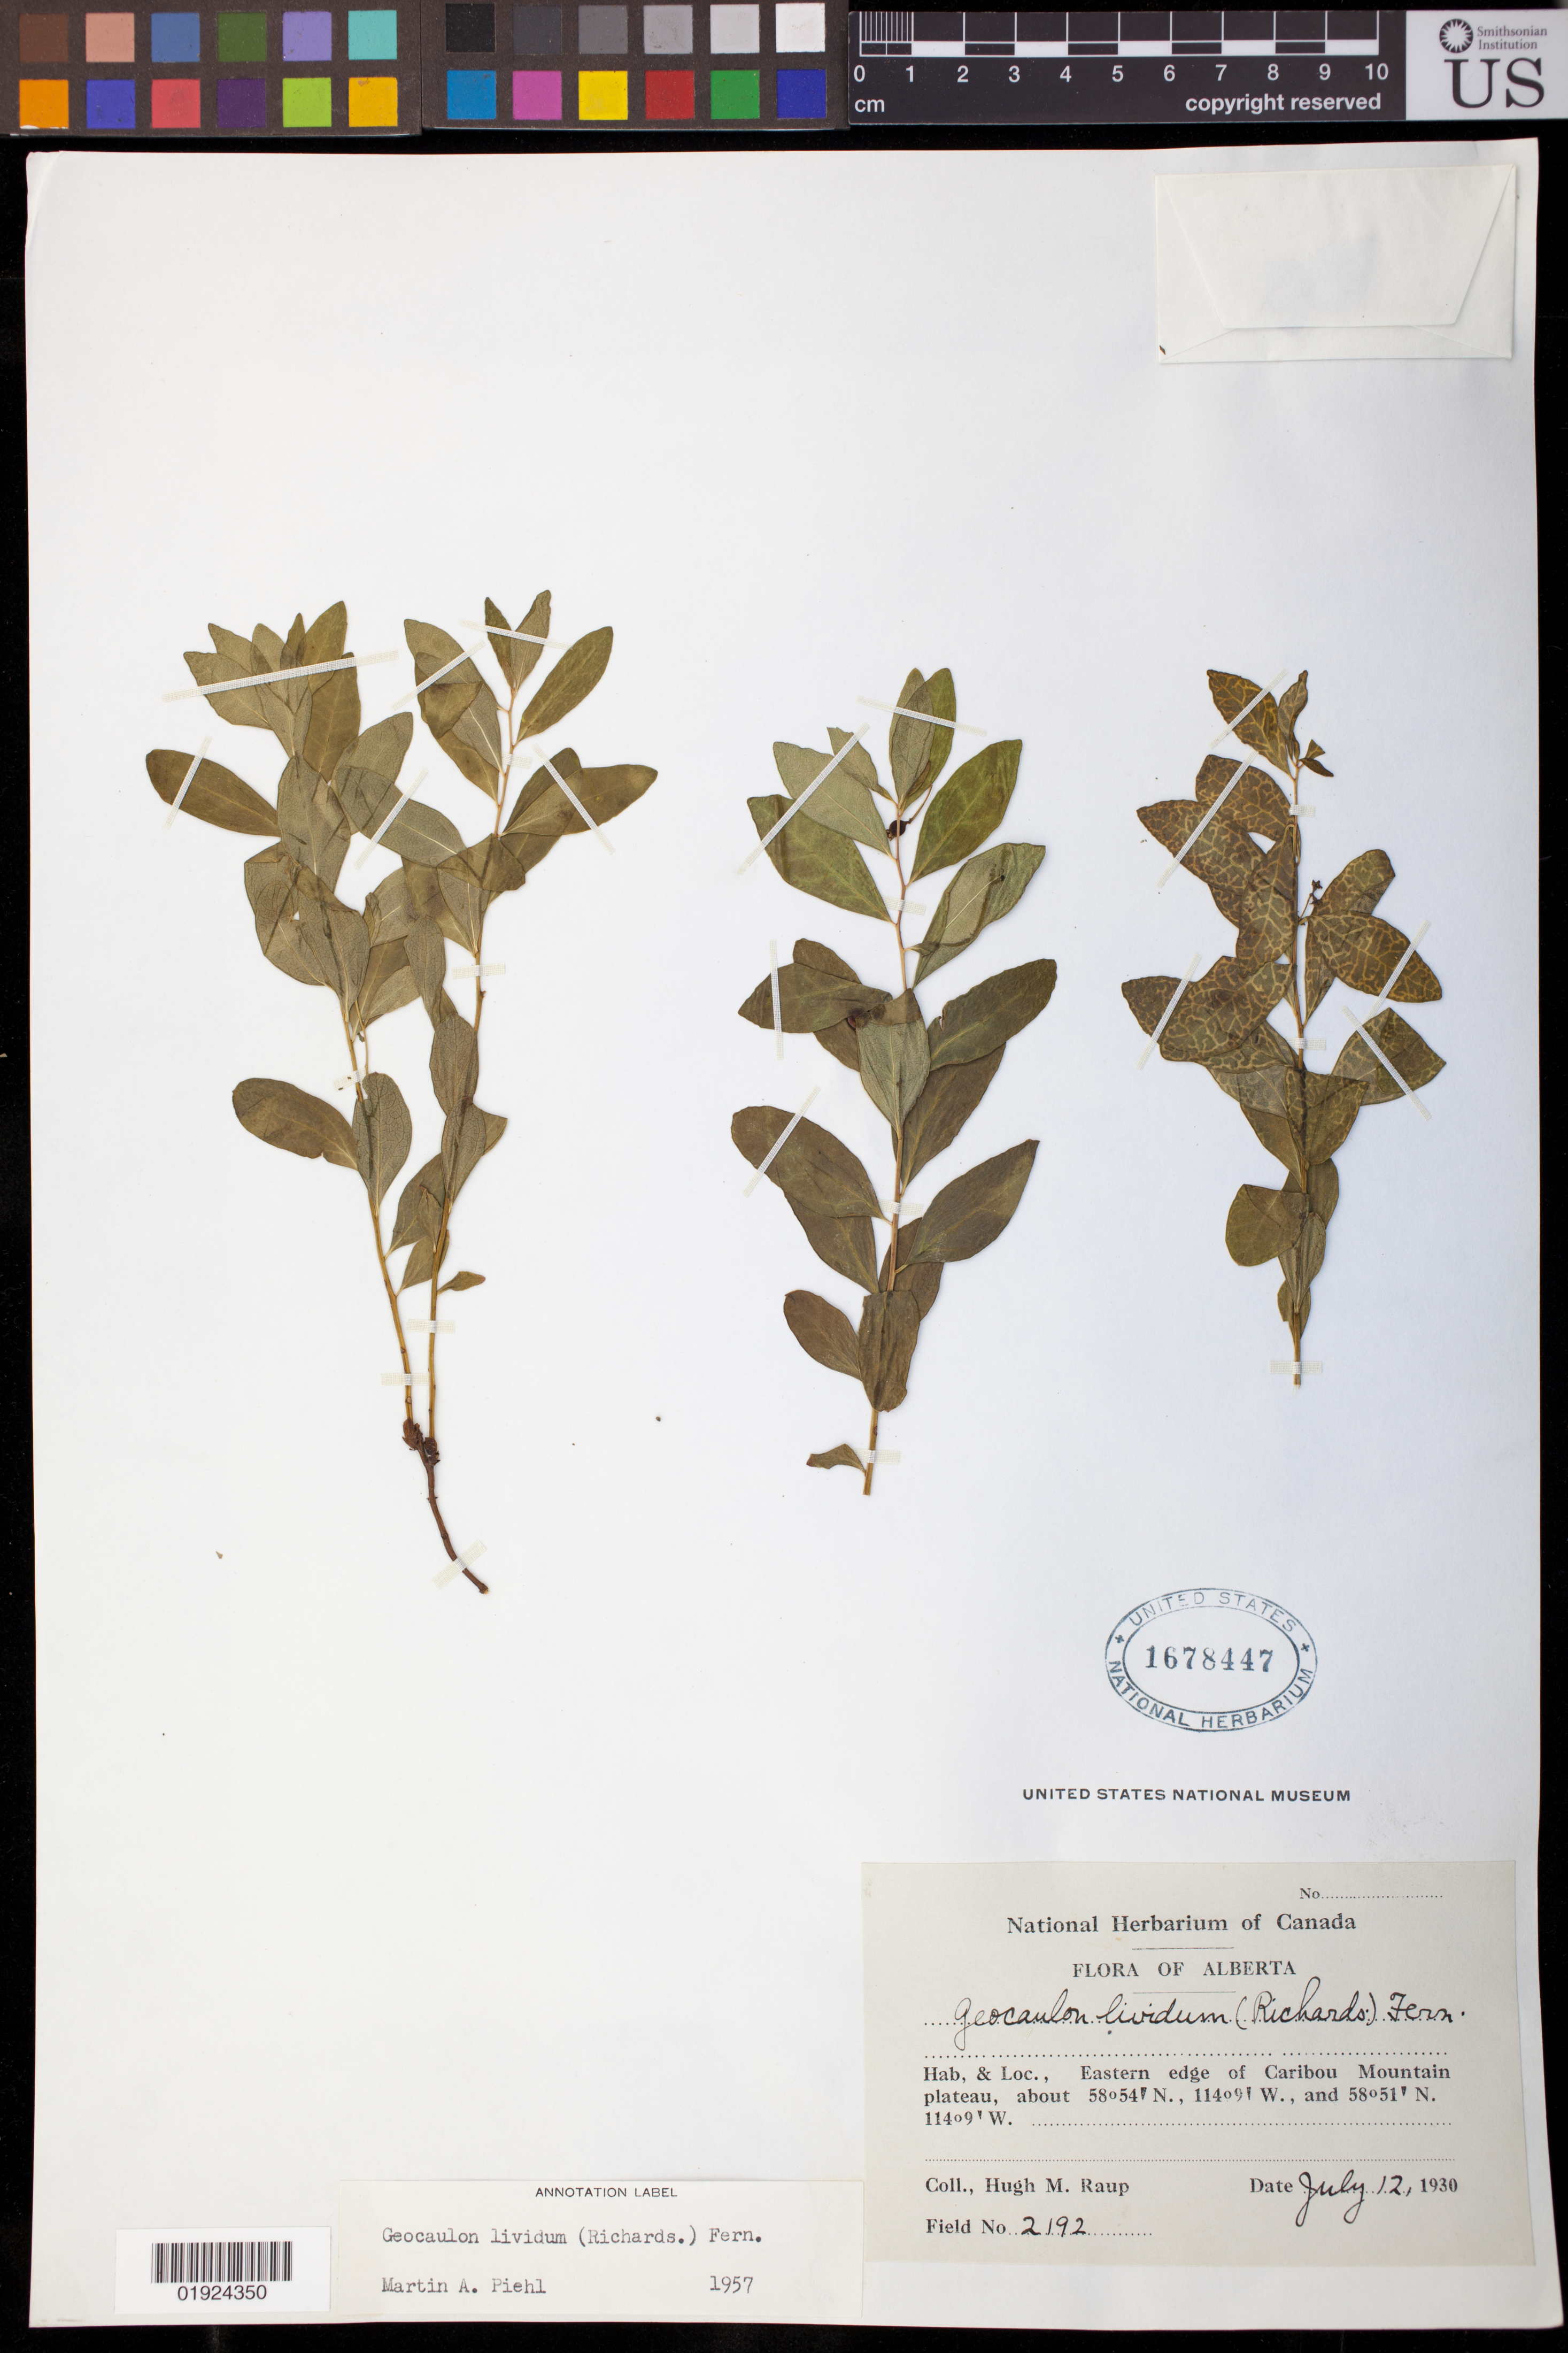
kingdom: Plantae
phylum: Tracheophyta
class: Magnoliopsida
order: Santalales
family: Comandraceae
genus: Geocaulon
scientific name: Geocaulon lividum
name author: (Richardson) Fernald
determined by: Piehl, M. A.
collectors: H. Raup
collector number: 2192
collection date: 1930-07-12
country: Canada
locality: Eastern edge of Caribou Mountain plateau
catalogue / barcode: US 1678447